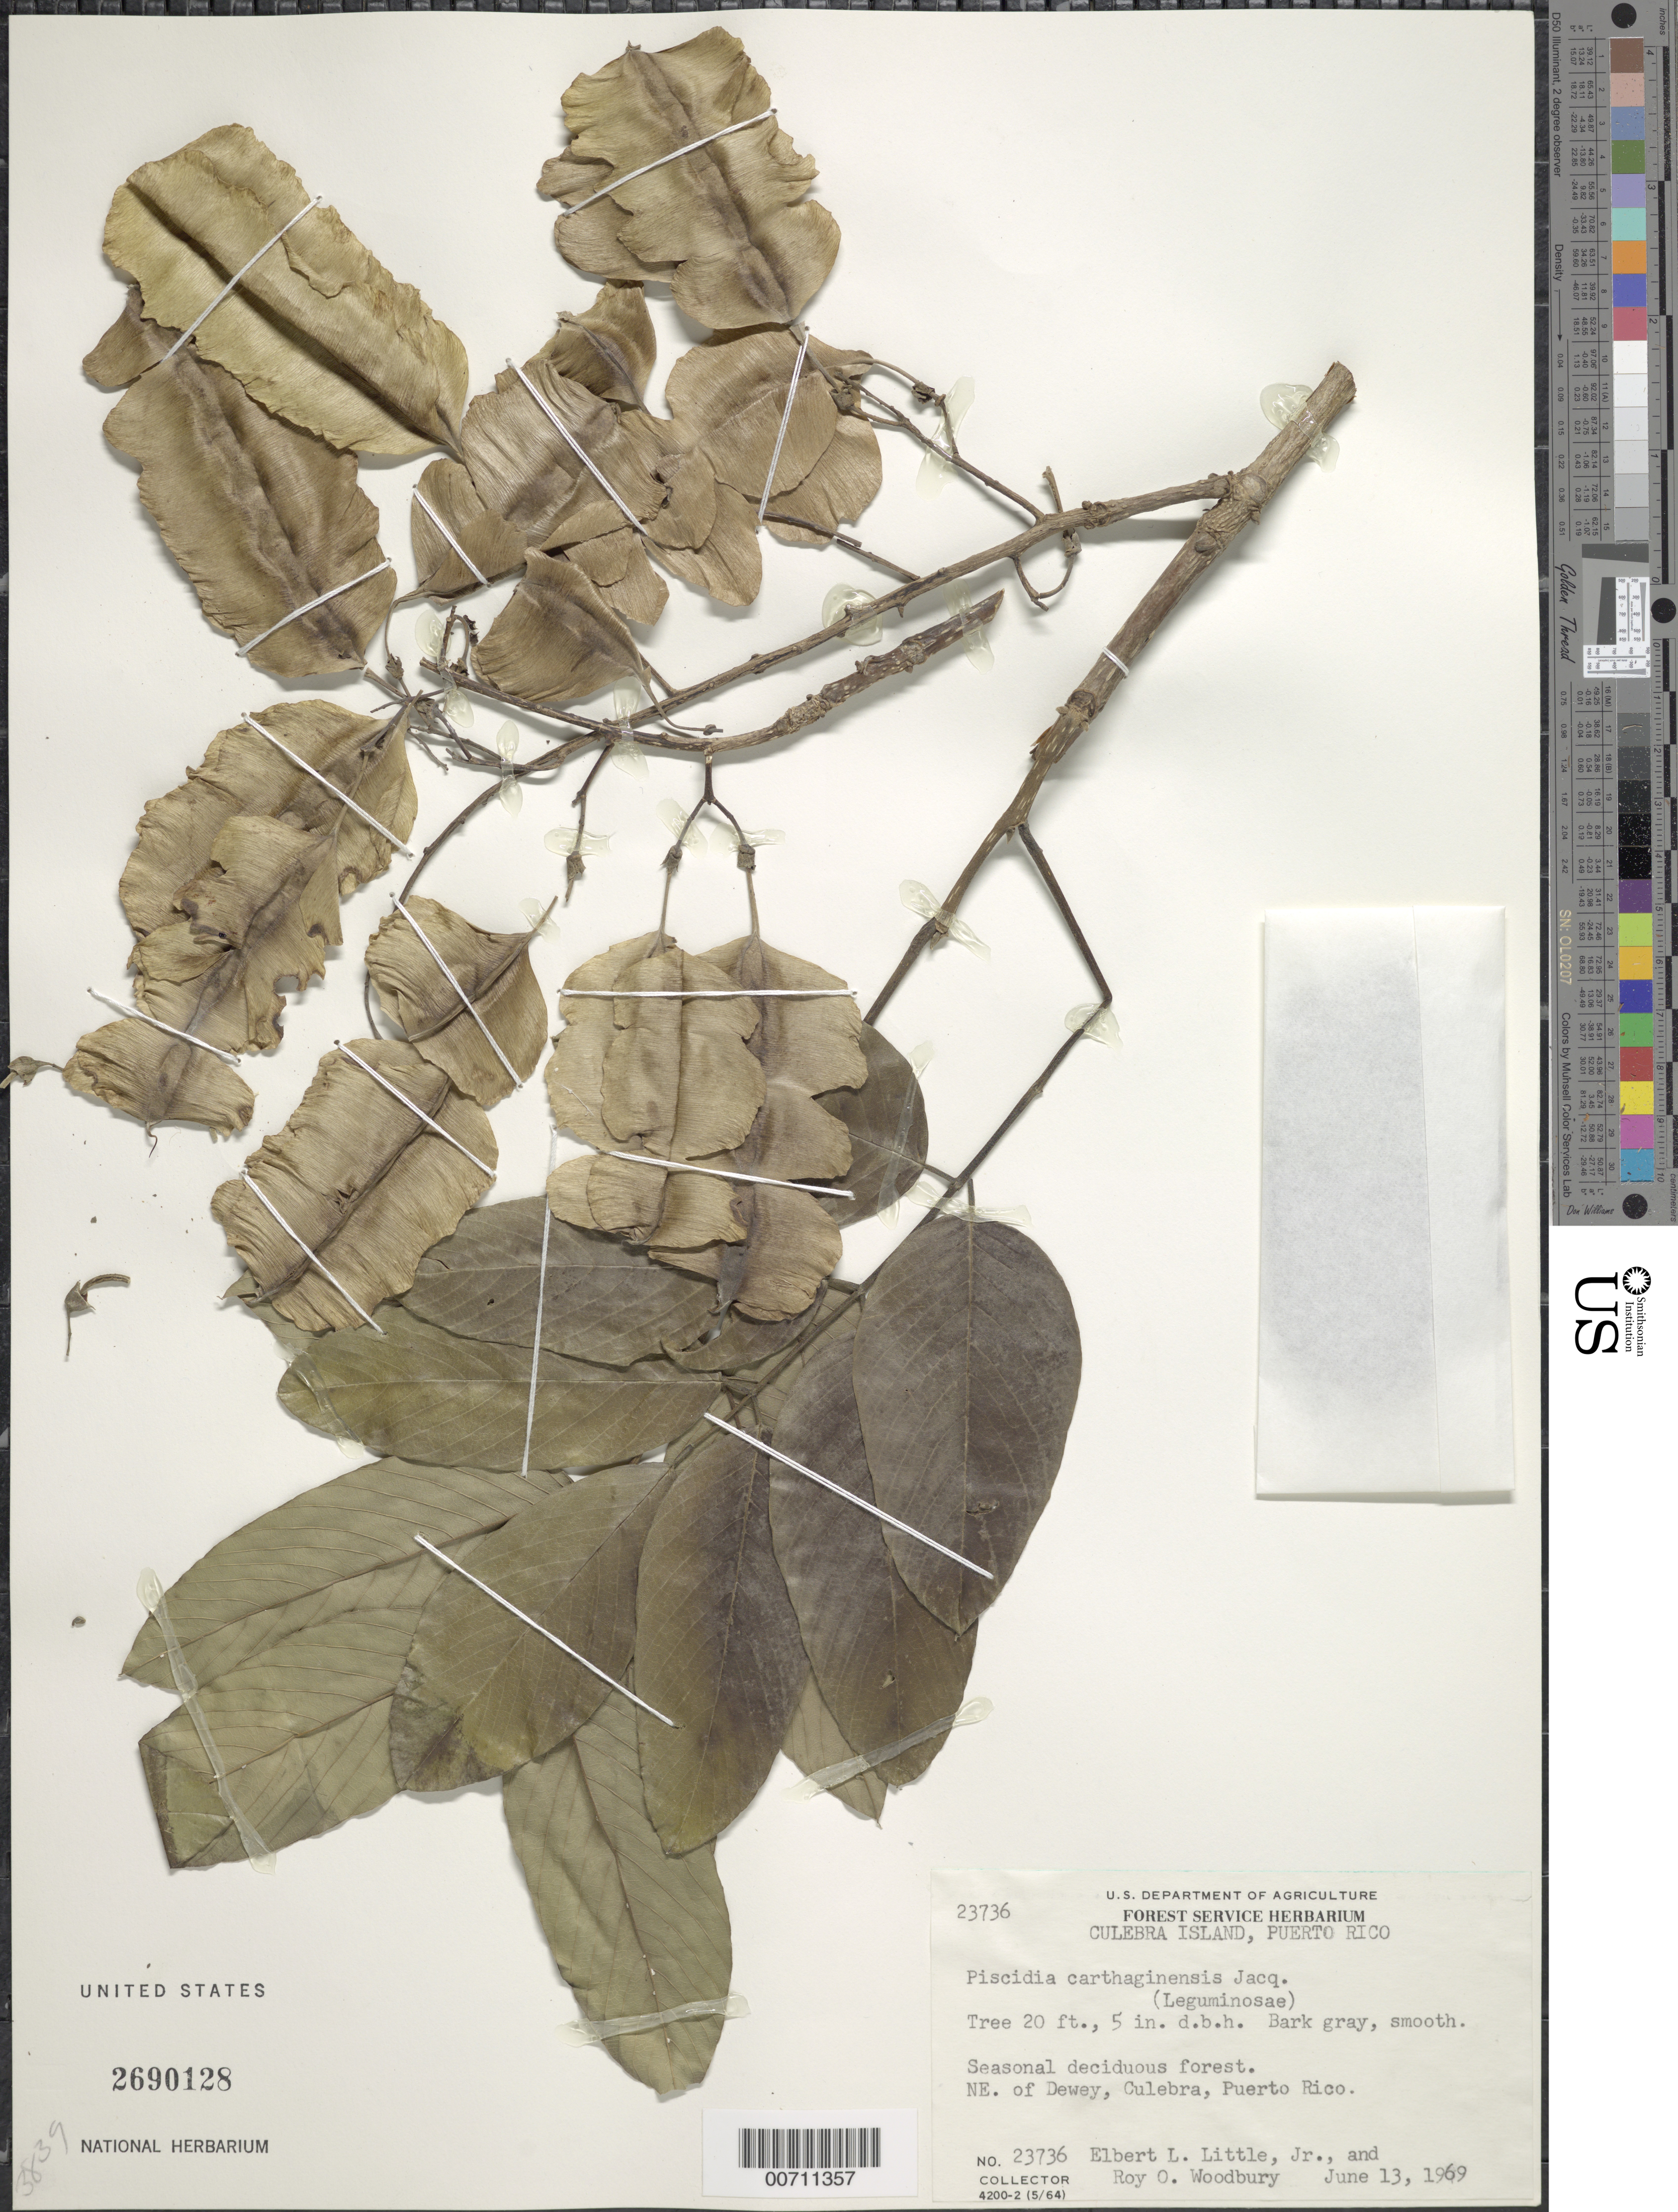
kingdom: Plantae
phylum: Tracheophyta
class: Magnoliopsida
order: Fabales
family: Fabaceae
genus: Piscidia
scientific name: Piscidia carthagenensis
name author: Jacq.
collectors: E. L. Little & R. O. Woodbury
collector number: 23736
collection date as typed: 13 Jun 1969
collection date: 1969-06-13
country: Puerto Rico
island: Culebra Island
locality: Dewey, NE of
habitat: Seasonal deciduous forest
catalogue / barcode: US 2690128